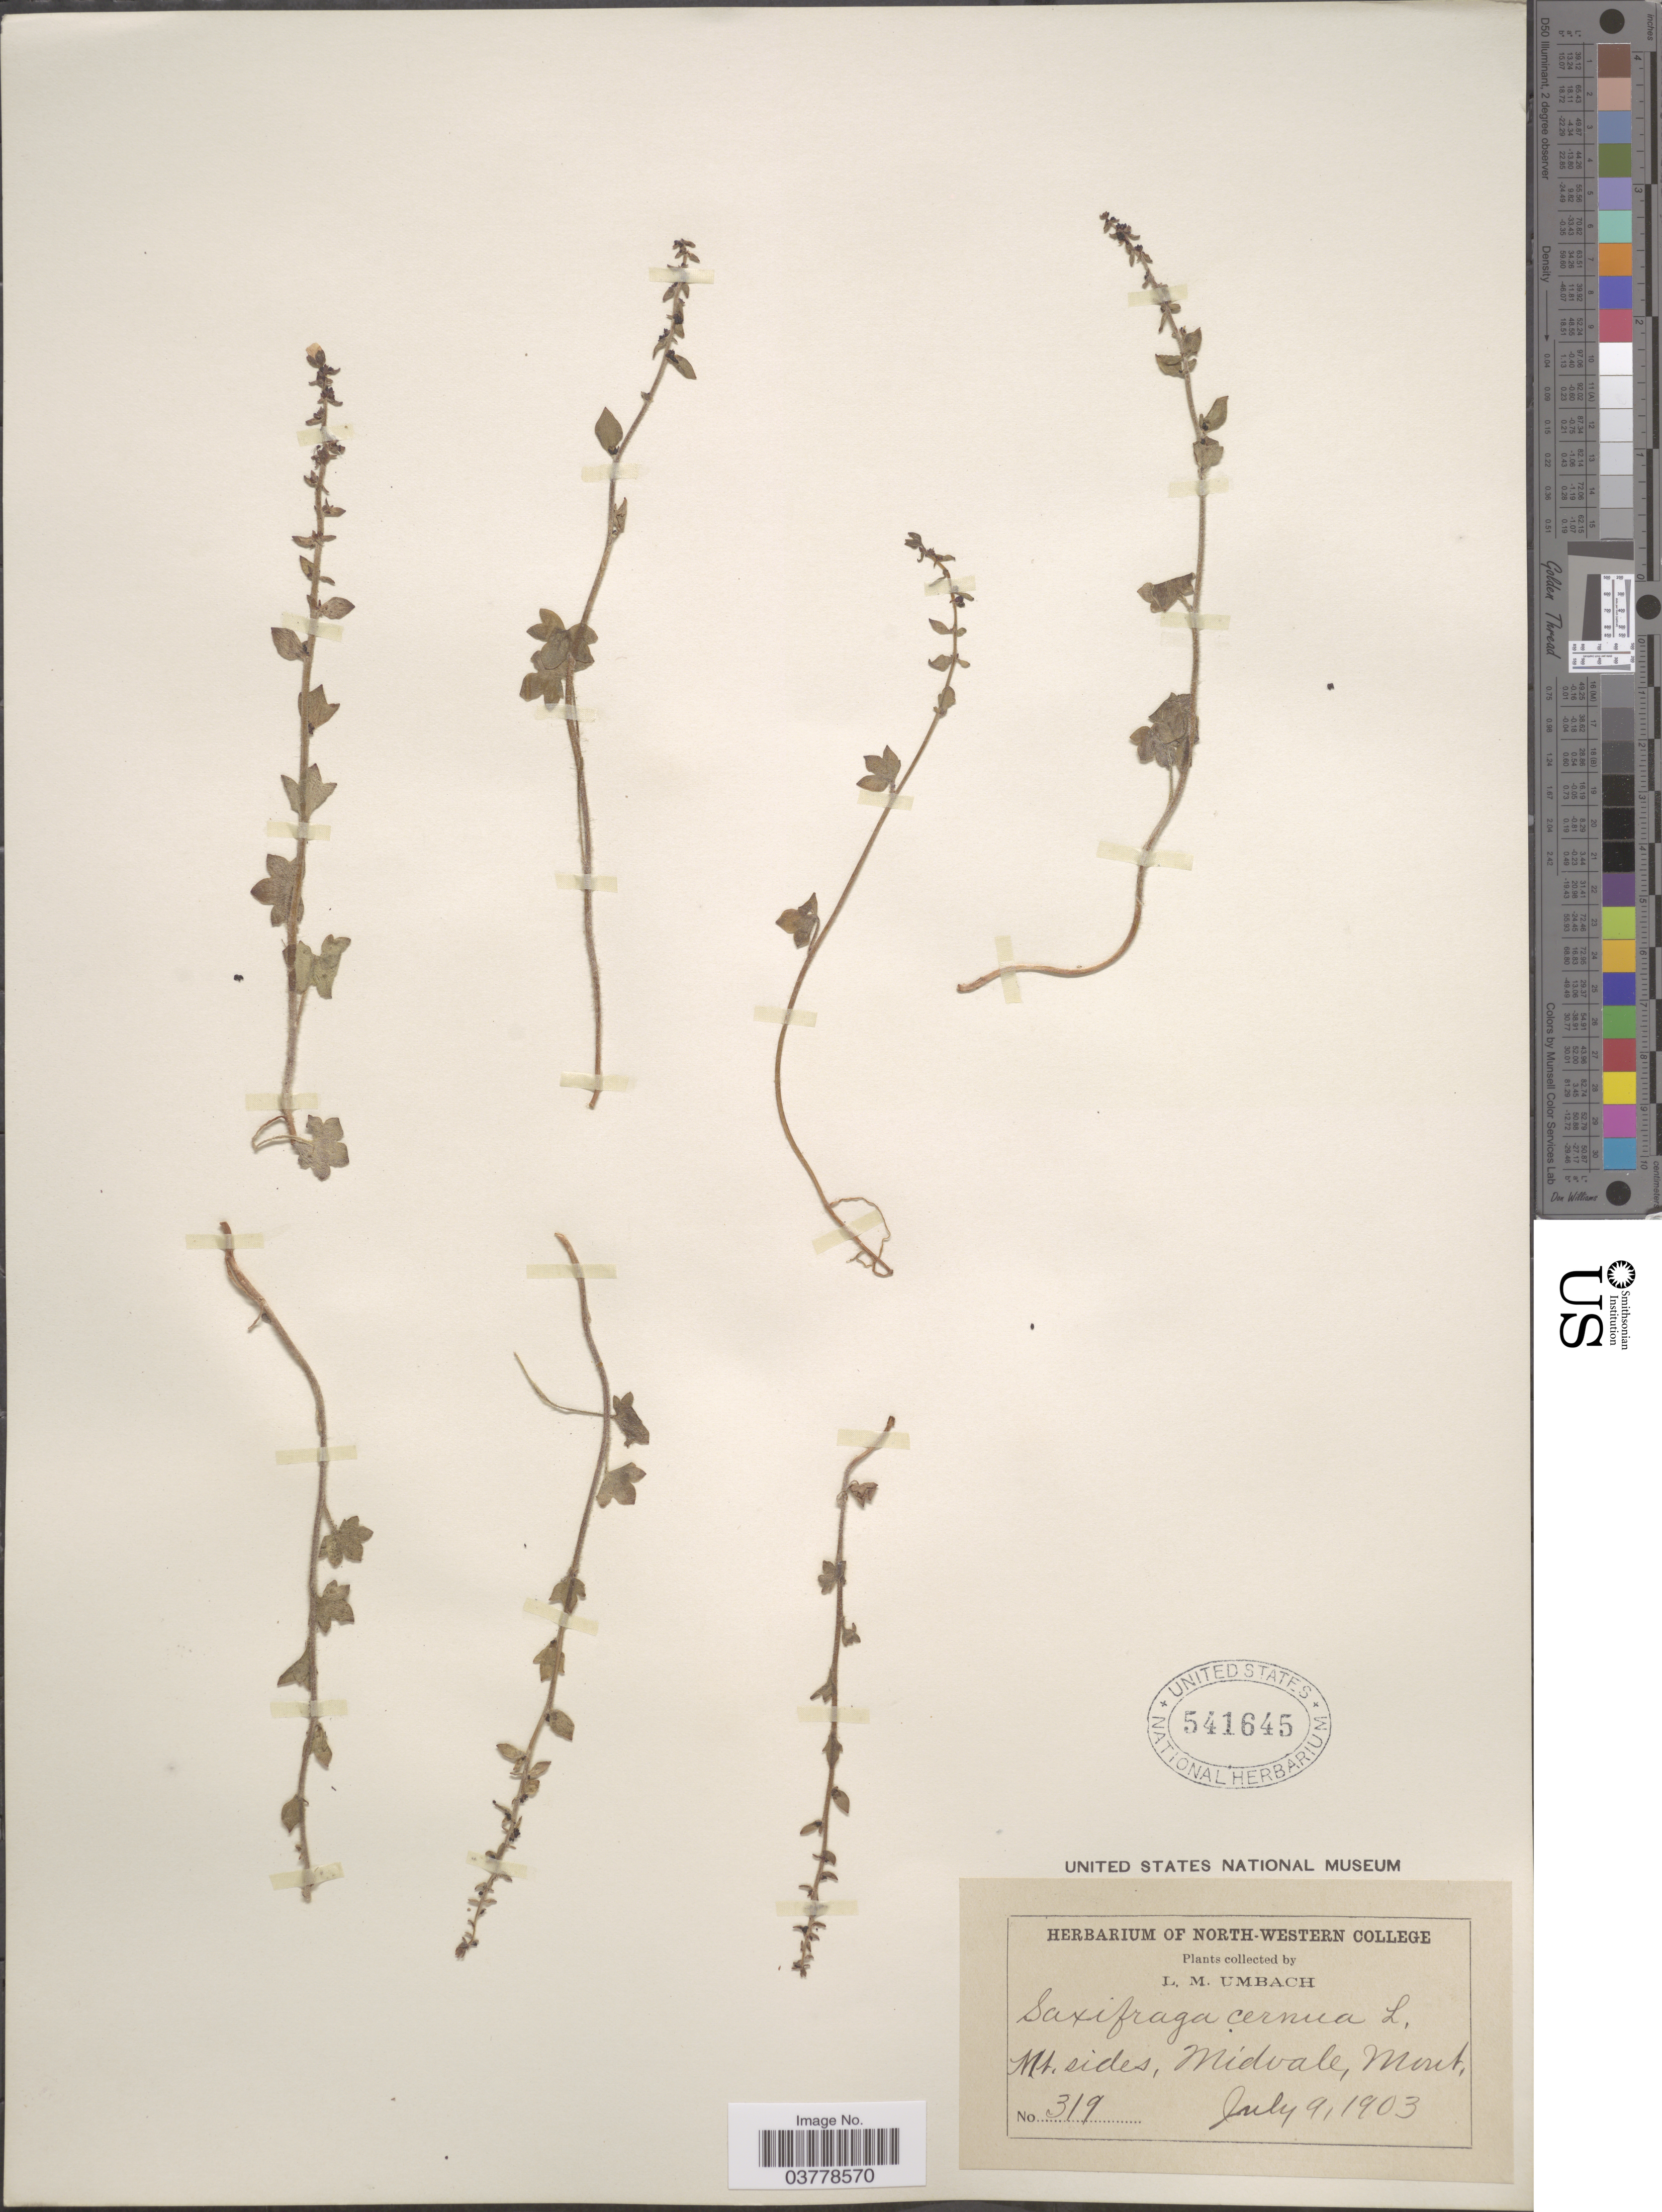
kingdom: Plantae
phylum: Tracheophyta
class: Magnoliopsida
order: Saxifragales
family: Saxifragaceae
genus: Saxifraga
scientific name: Saxifraga cernua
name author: L.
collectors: L. M. Umbach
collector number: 319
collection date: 1903-07-09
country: United States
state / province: Montana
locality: Mt. sides, Midvale.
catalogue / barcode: US 541645